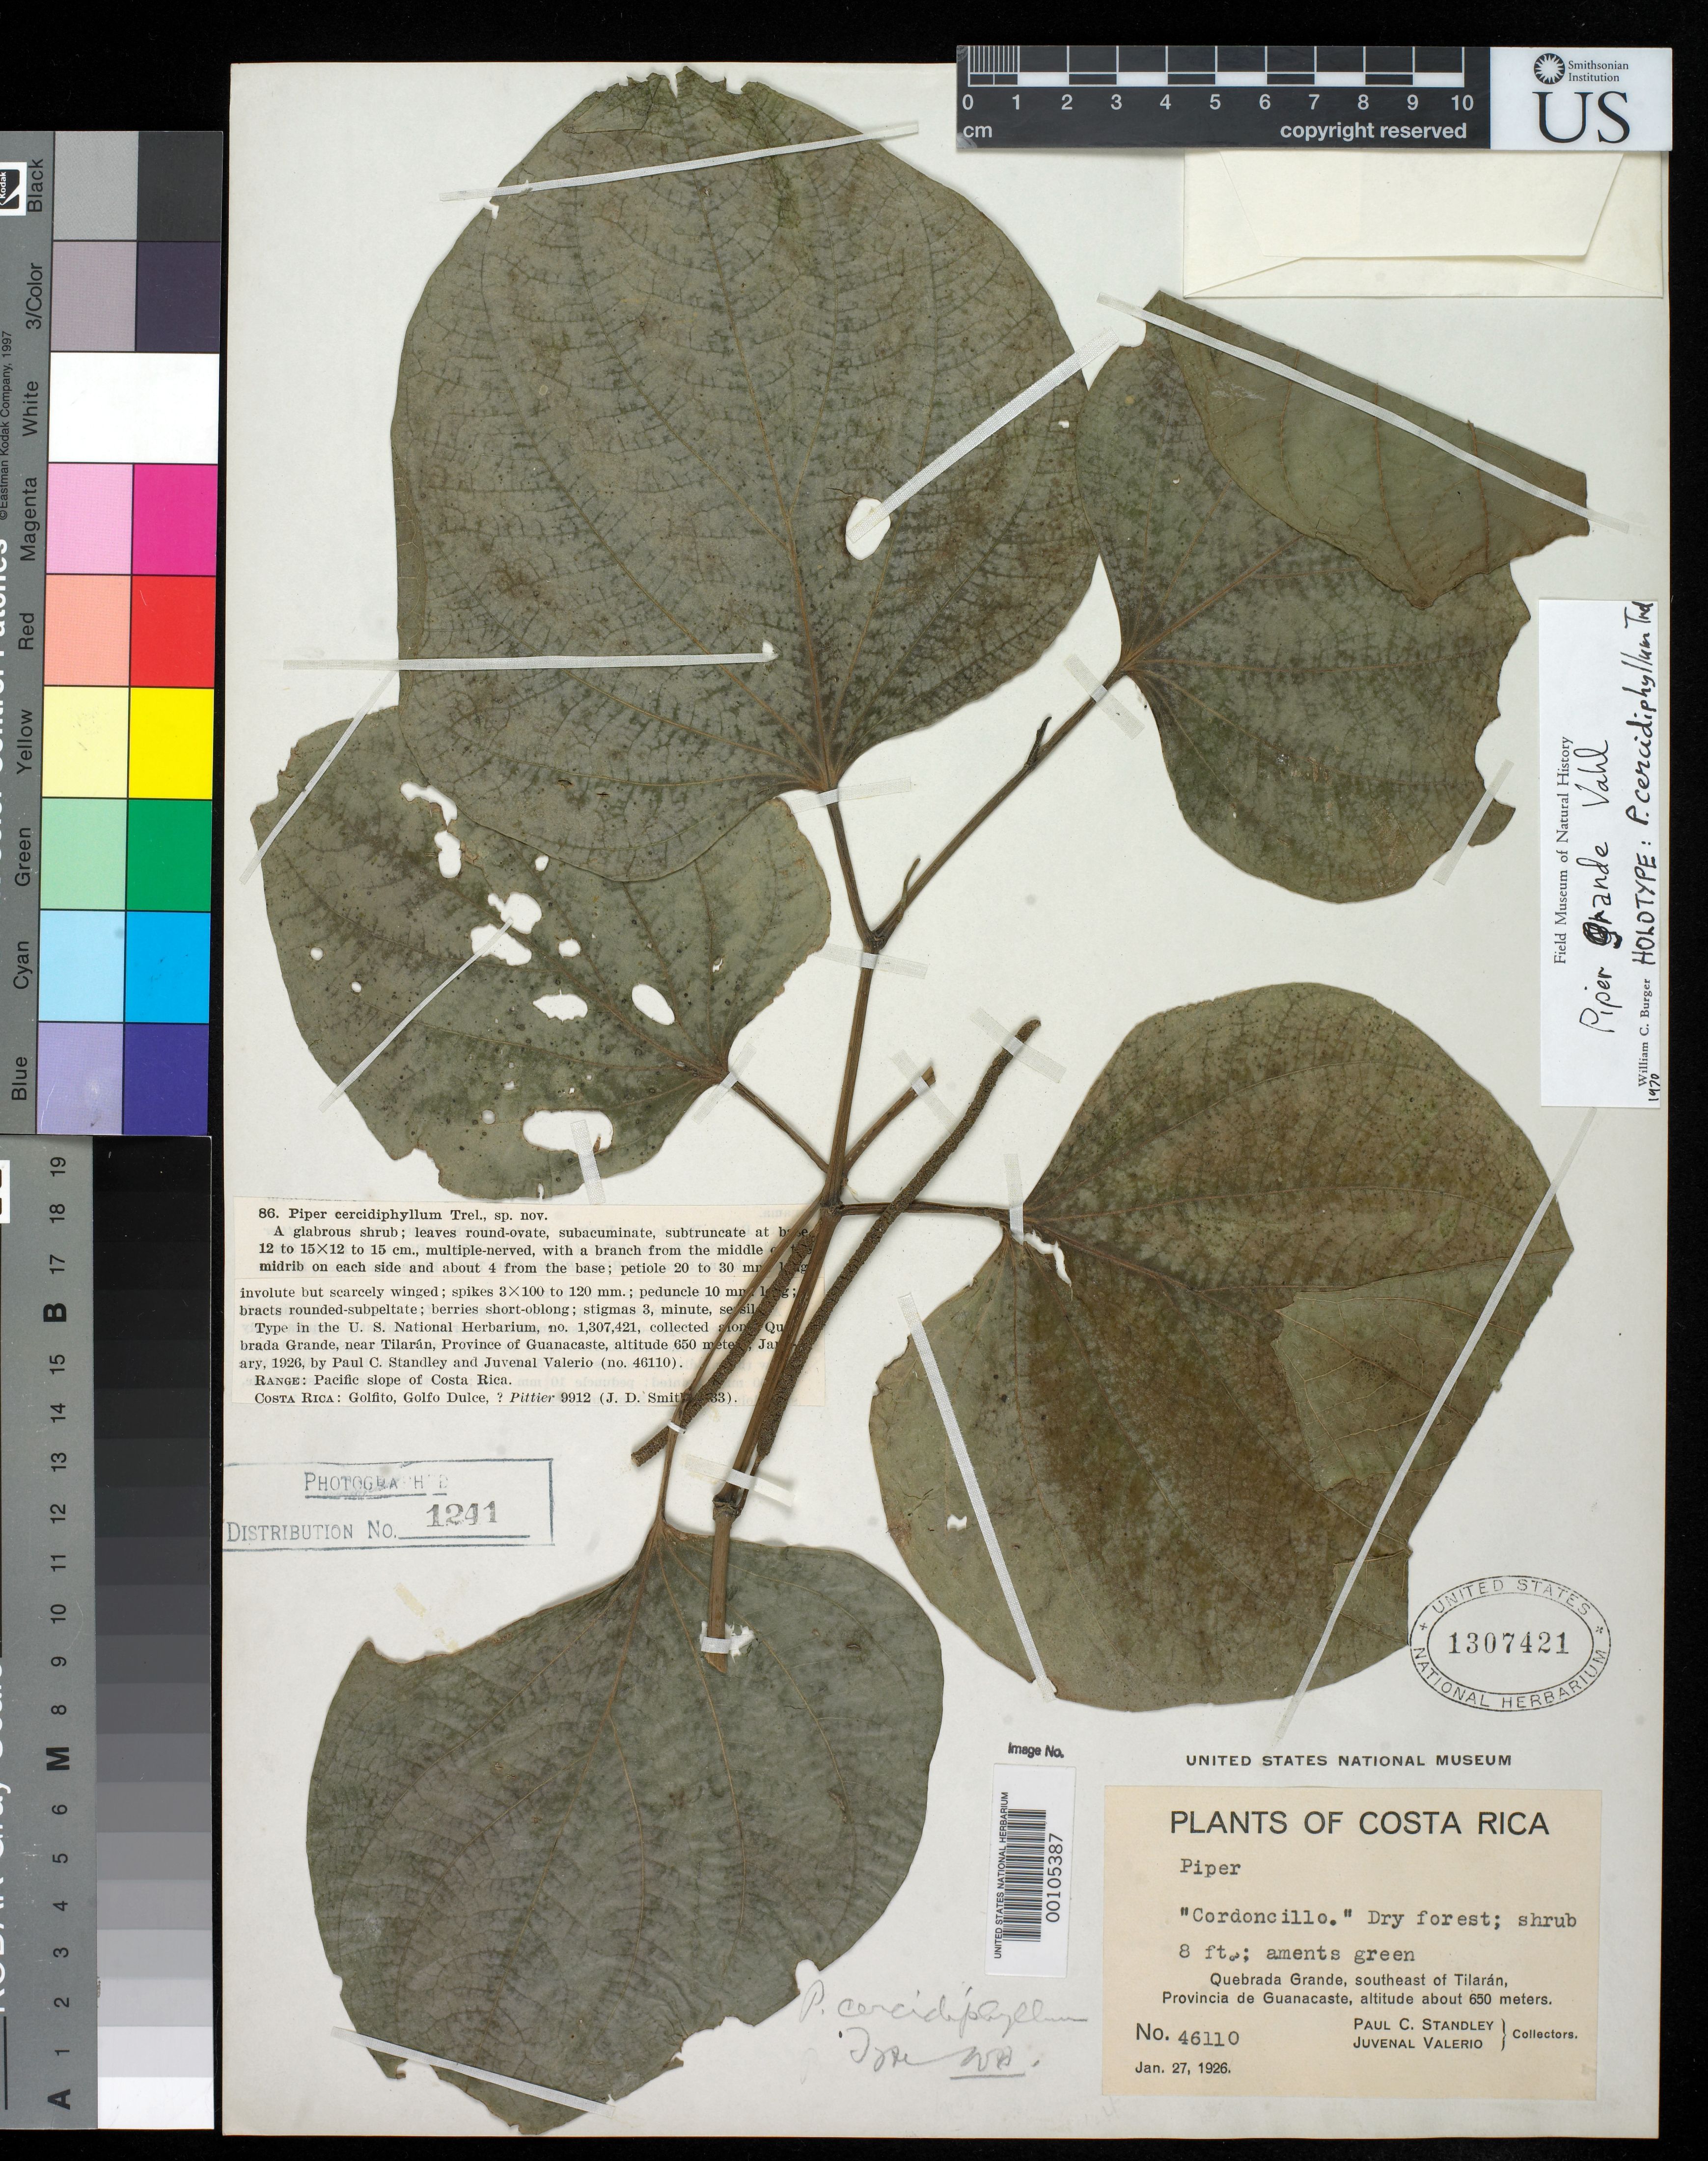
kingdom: Plantae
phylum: Tracheophyta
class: Magnoliopsida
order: Piperales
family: Piperaceae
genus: Piper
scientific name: Piper cercidiphyllum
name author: Trel.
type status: Holotype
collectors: P. C. Standley & J. Valerio R.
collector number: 46110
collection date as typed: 27 Jan 1926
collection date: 1926-01-27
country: Costa Rica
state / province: Guanacaste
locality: Quebrada Grande, SE of Tilaran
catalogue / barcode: US 1307421